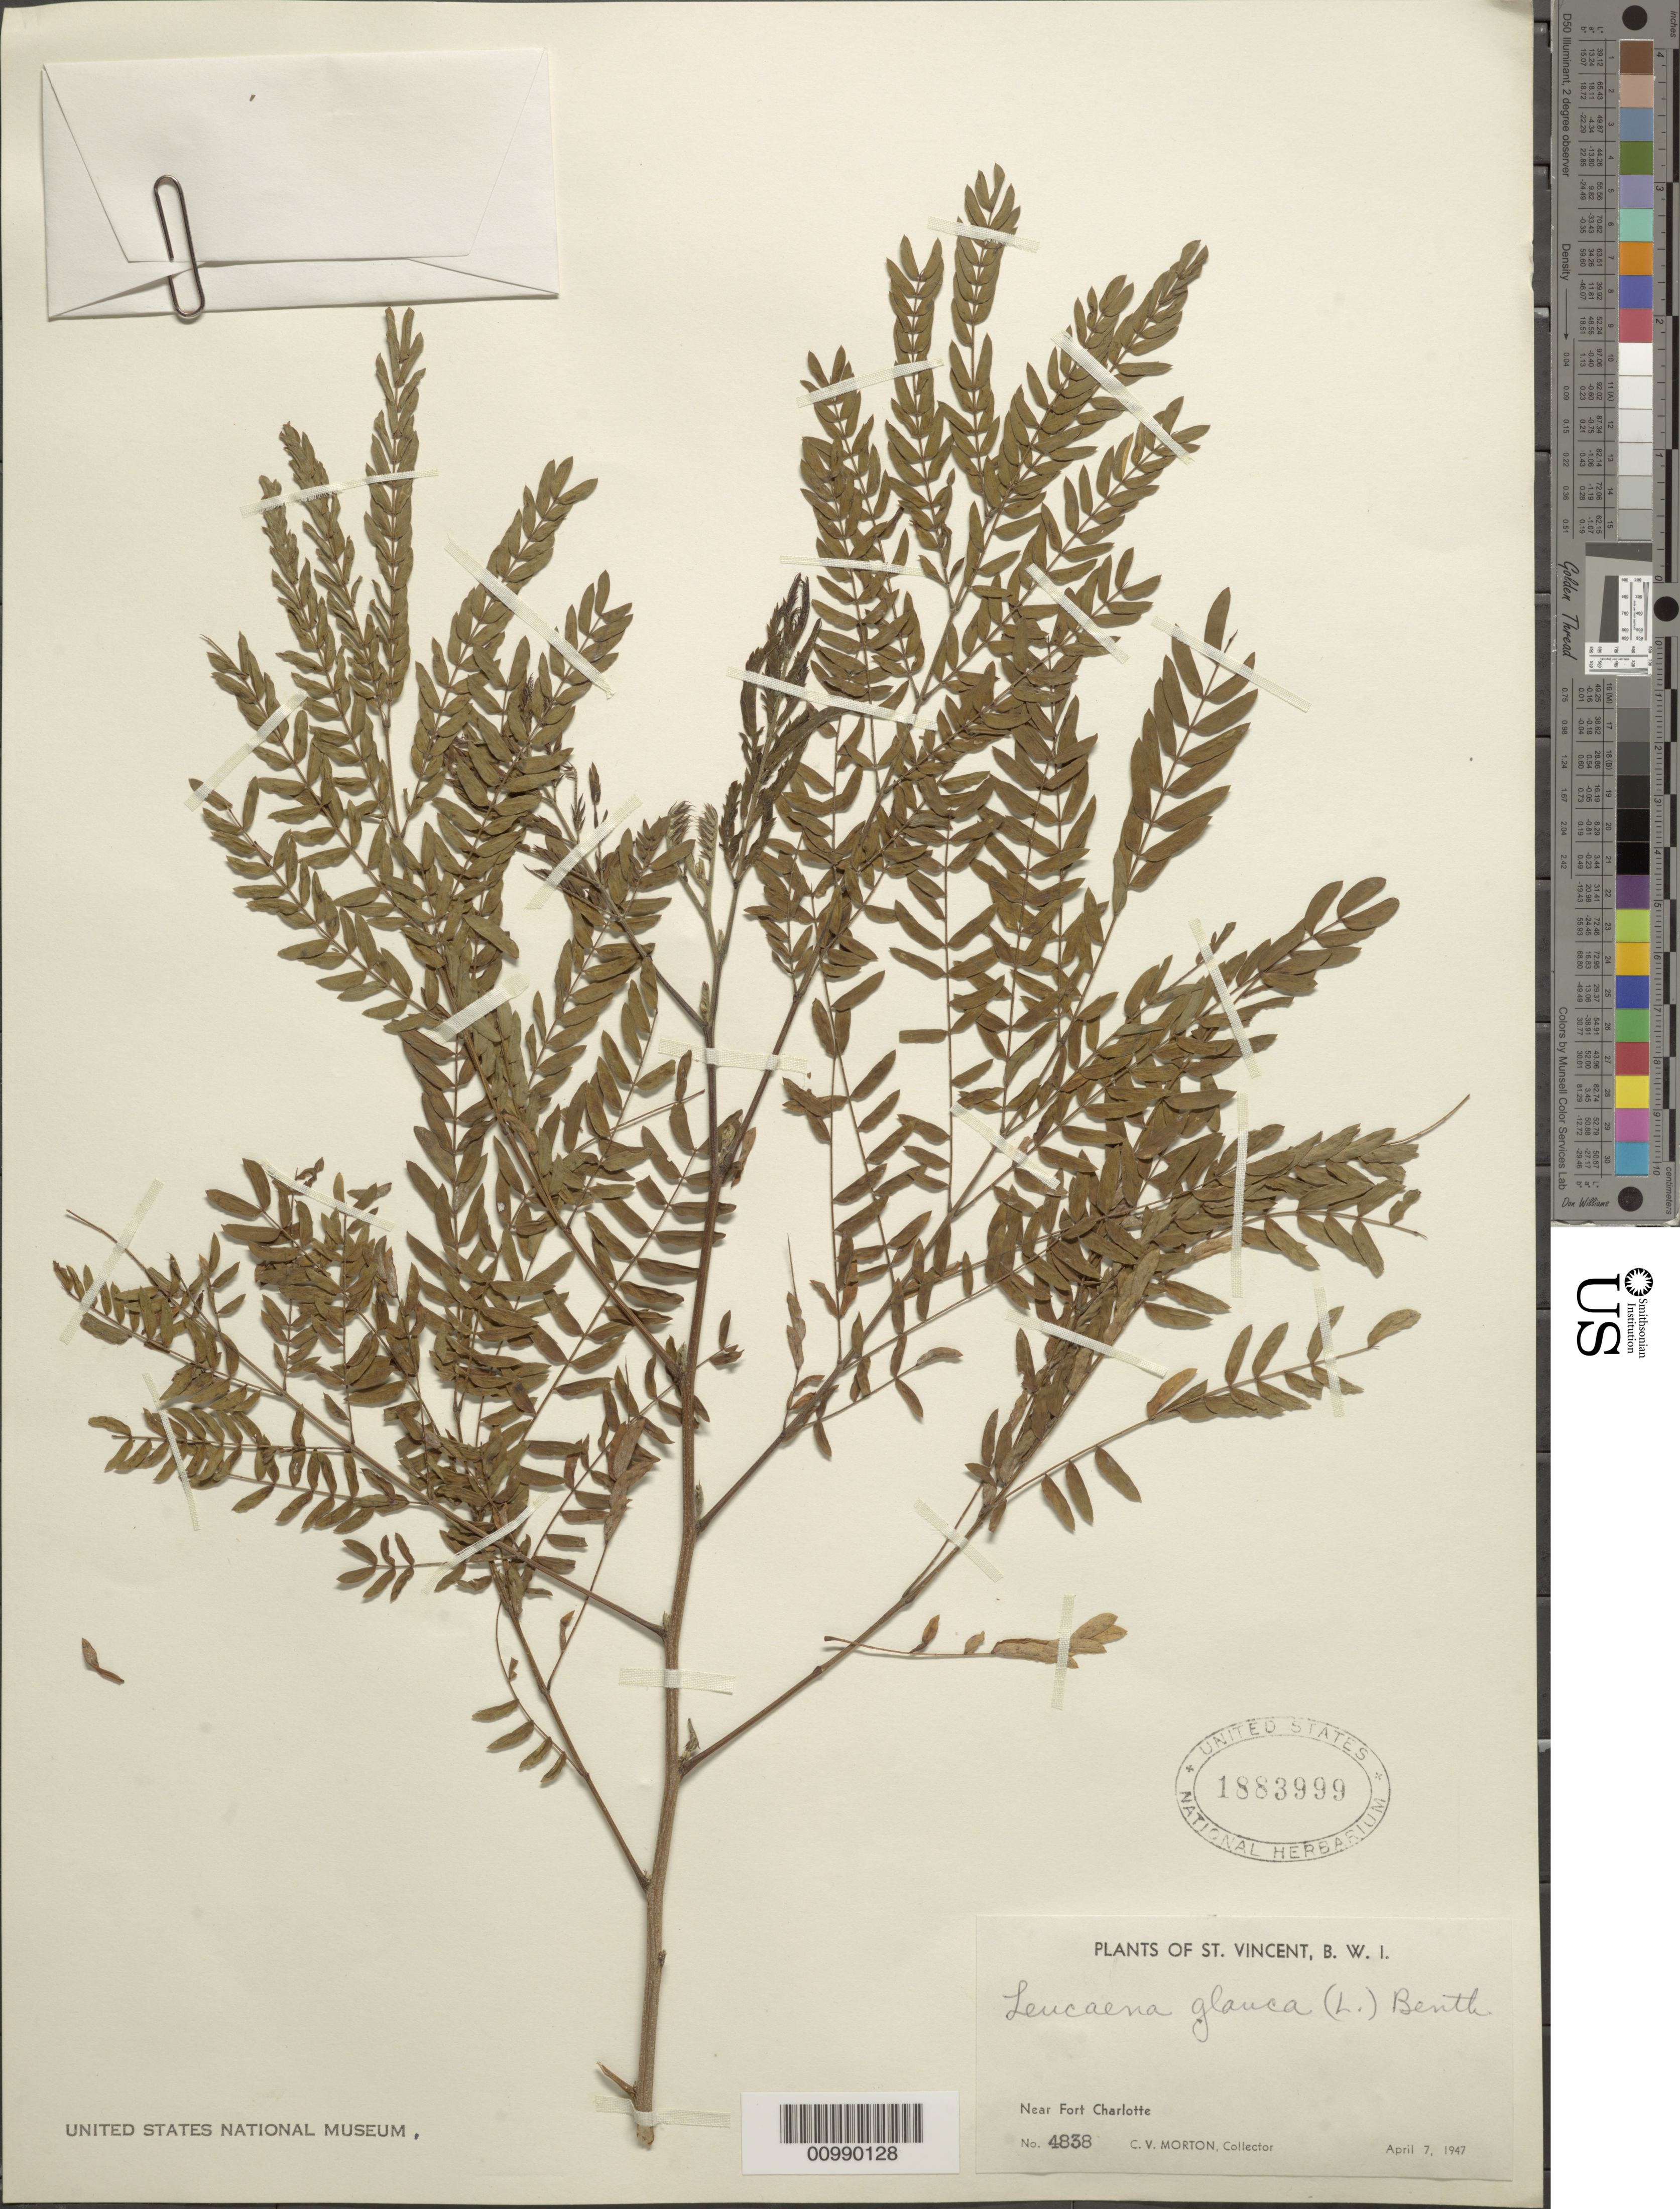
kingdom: Plantae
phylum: Tracheophyta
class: Magnoliopsida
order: Fabales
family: Fabaceae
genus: Leucaena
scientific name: Leucaena leucocephala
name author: (Lam.) de Wit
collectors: C. V. Morton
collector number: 4838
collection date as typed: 07 Apr 1947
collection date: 1947-04-07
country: St. Vincent - Grenadines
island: St. Vincent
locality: Near Fort Charlotte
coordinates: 0 N, 0 E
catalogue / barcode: US 1883999